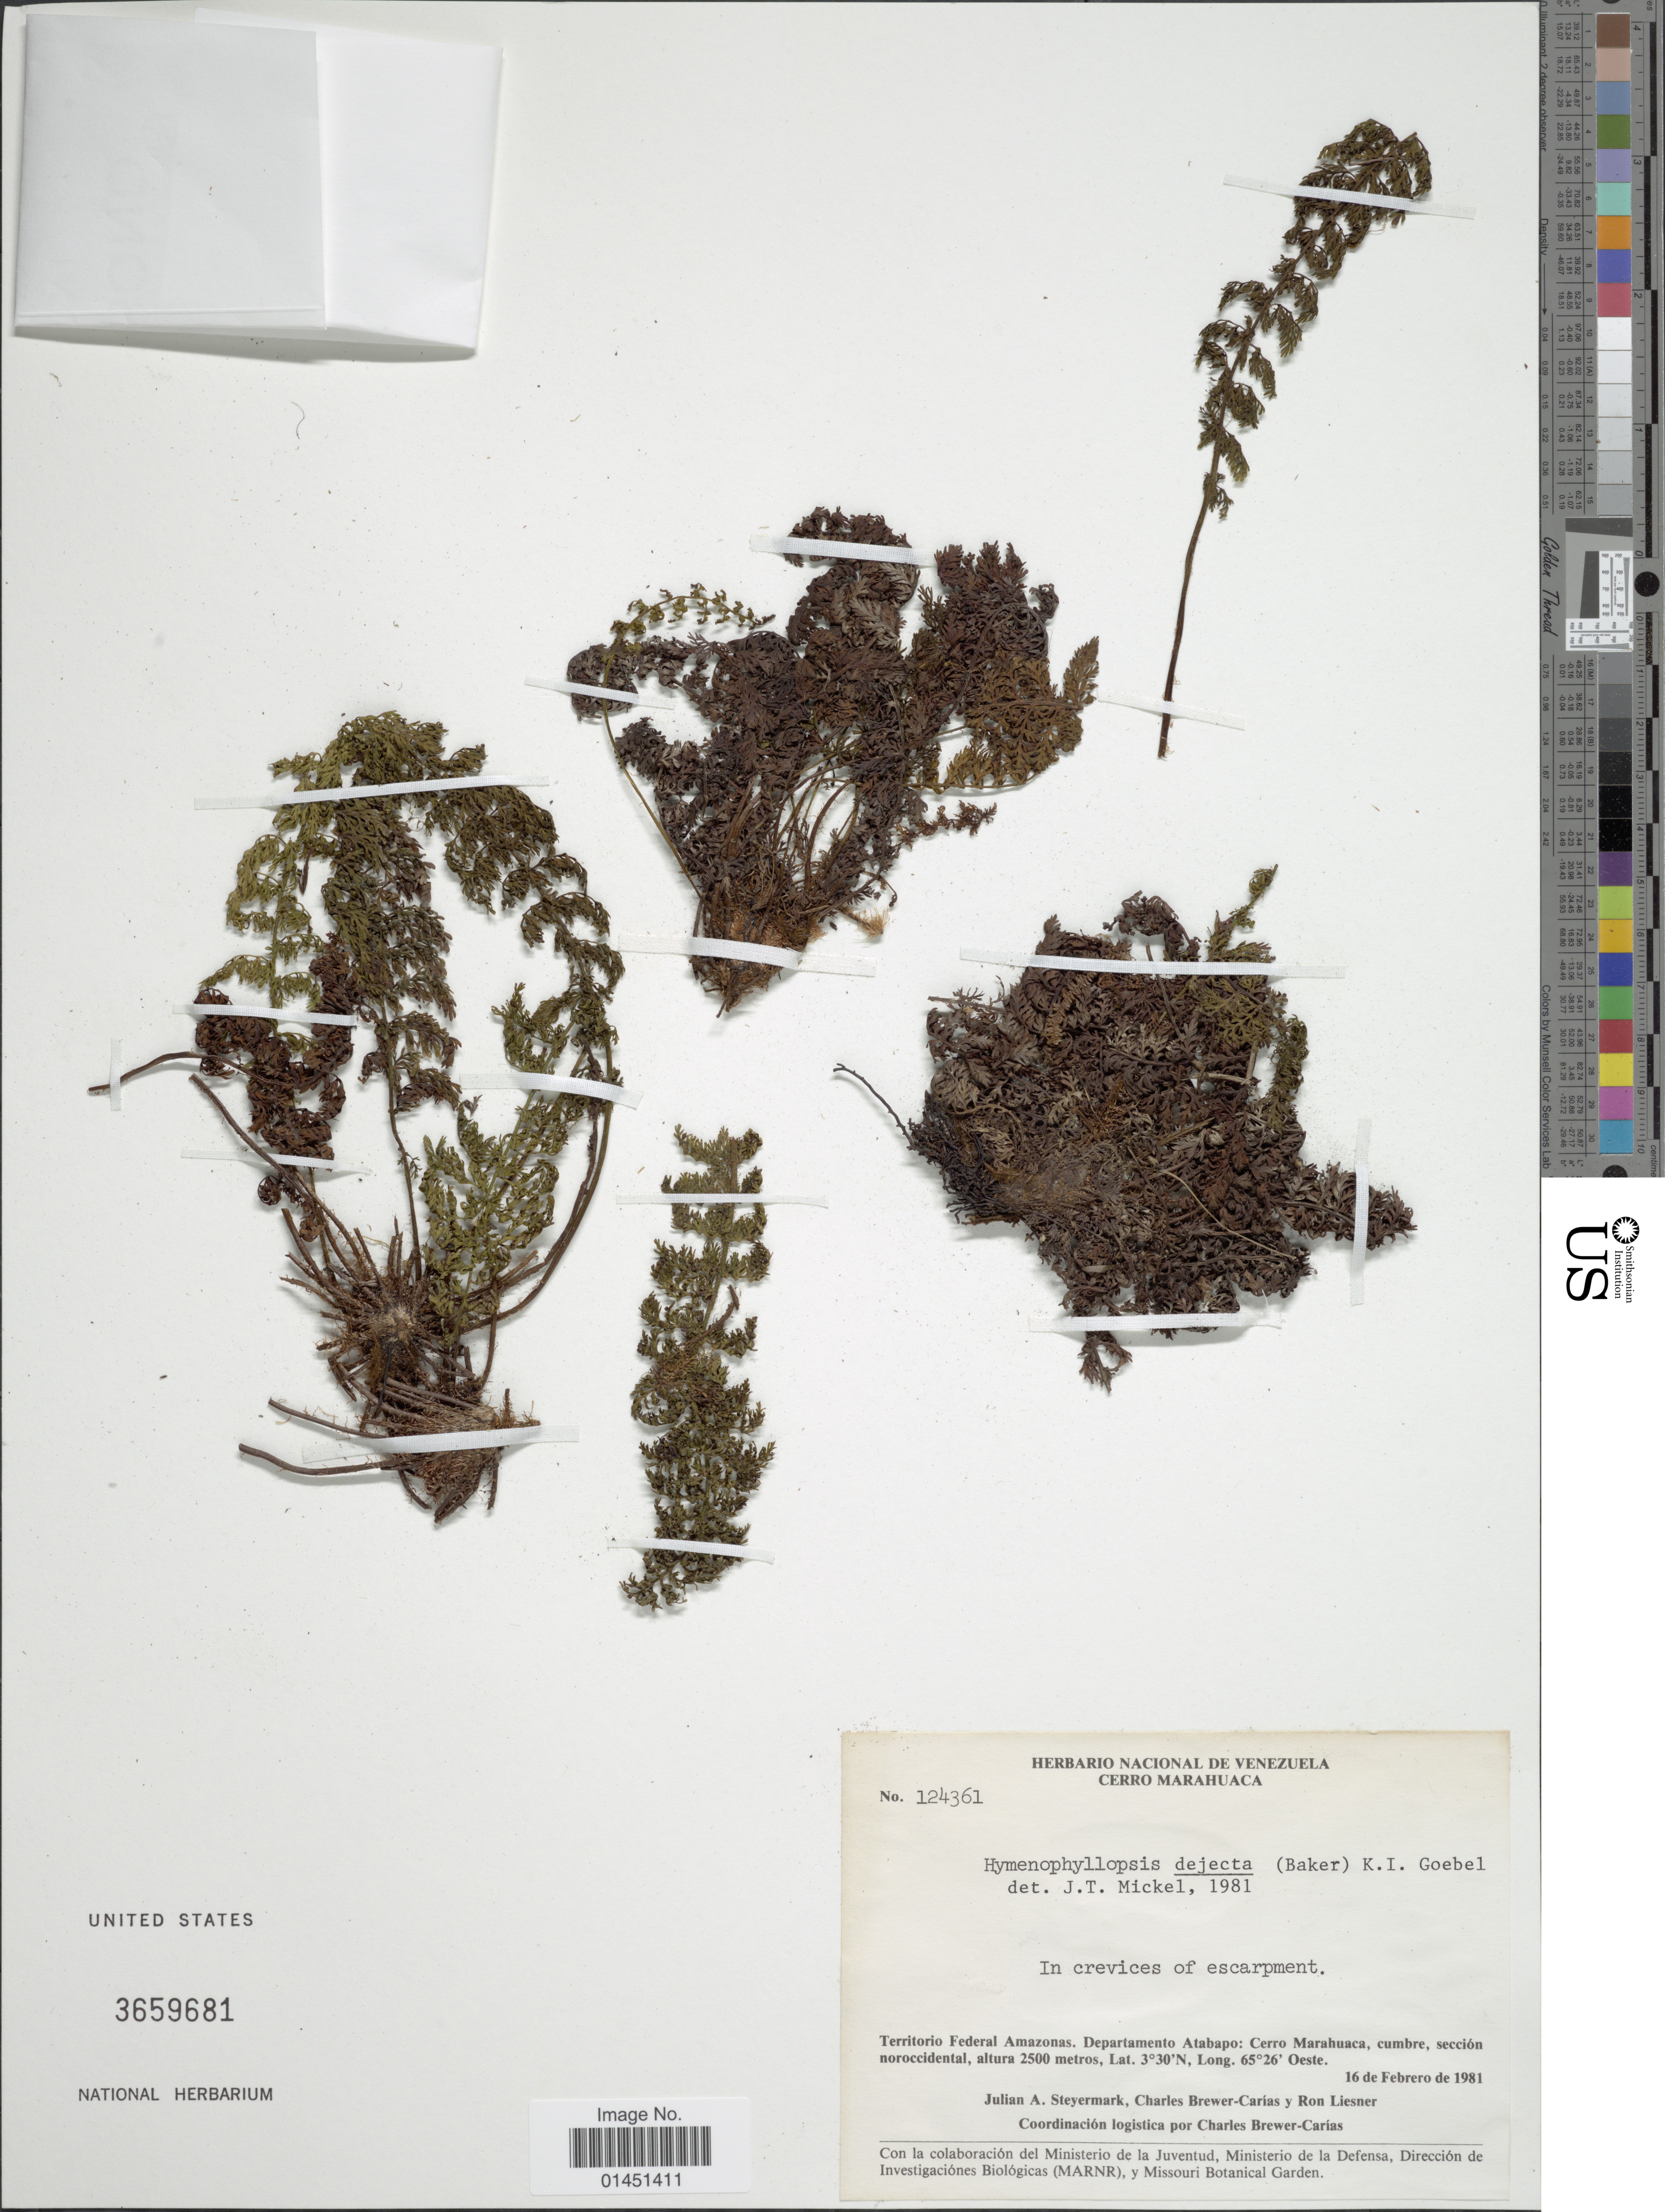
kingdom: Plantae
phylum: Tracheophyta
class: Polypodiopsida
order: Cyatheales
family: Cyatheaceae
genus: Cyathea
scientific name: Cyathea dejecta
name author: (Baker) Christenh.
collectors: J. Steyermark, C. Brewer-Carias & R. L. Liesner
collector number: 124361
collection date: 1981-02-16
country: Colombia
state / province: Amazônas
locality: Territorio Federal Amazonas. Departamento Atabapo: Cerro Marahuaca, cumbre, seccion noroccidental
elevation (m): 2500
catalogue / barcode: US 3659681